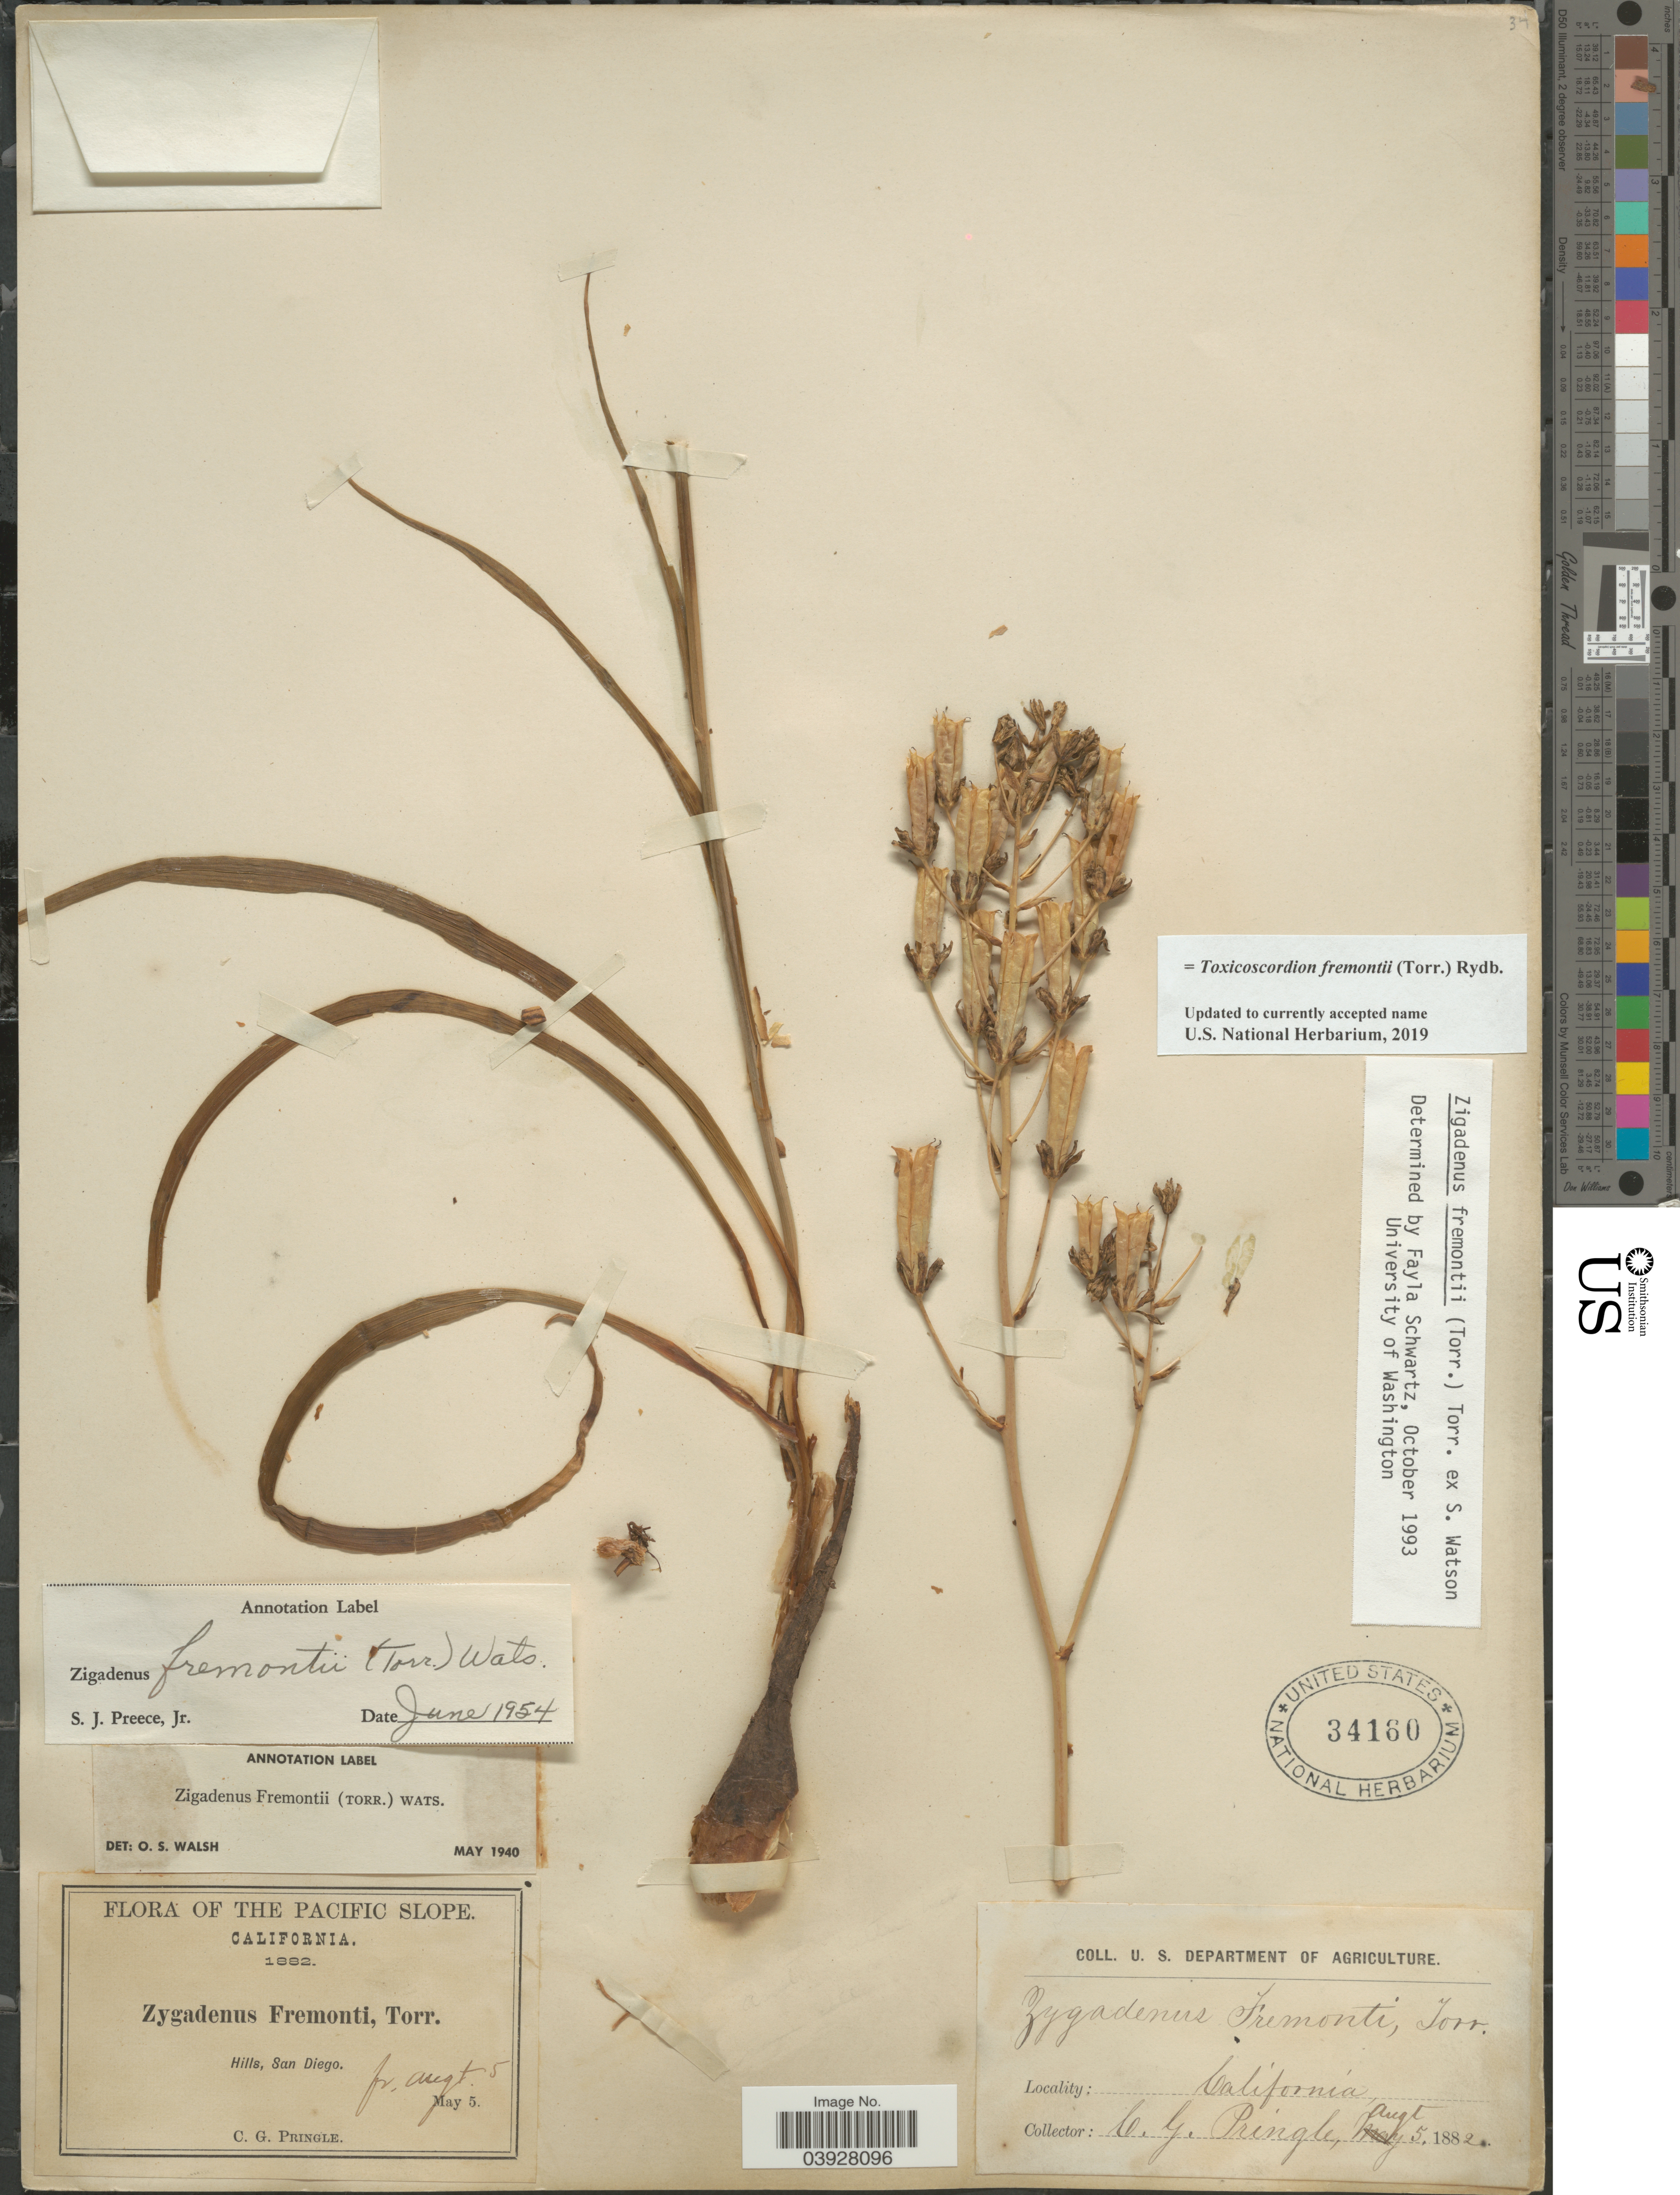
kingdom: Plantae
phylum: Tracheophyta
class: Liliopsida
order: Liliales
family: Melanthiaceae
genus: Toxicoscordion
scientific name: Toxicoscordion fremontii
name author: (Torr.) Rydb.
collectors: C. G. Pringle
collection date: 1882-05-05/1882-08-05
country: United States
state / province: California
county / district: San Diego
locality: The Pacific Slope. Hills, San Diego.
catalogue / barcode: US 34160